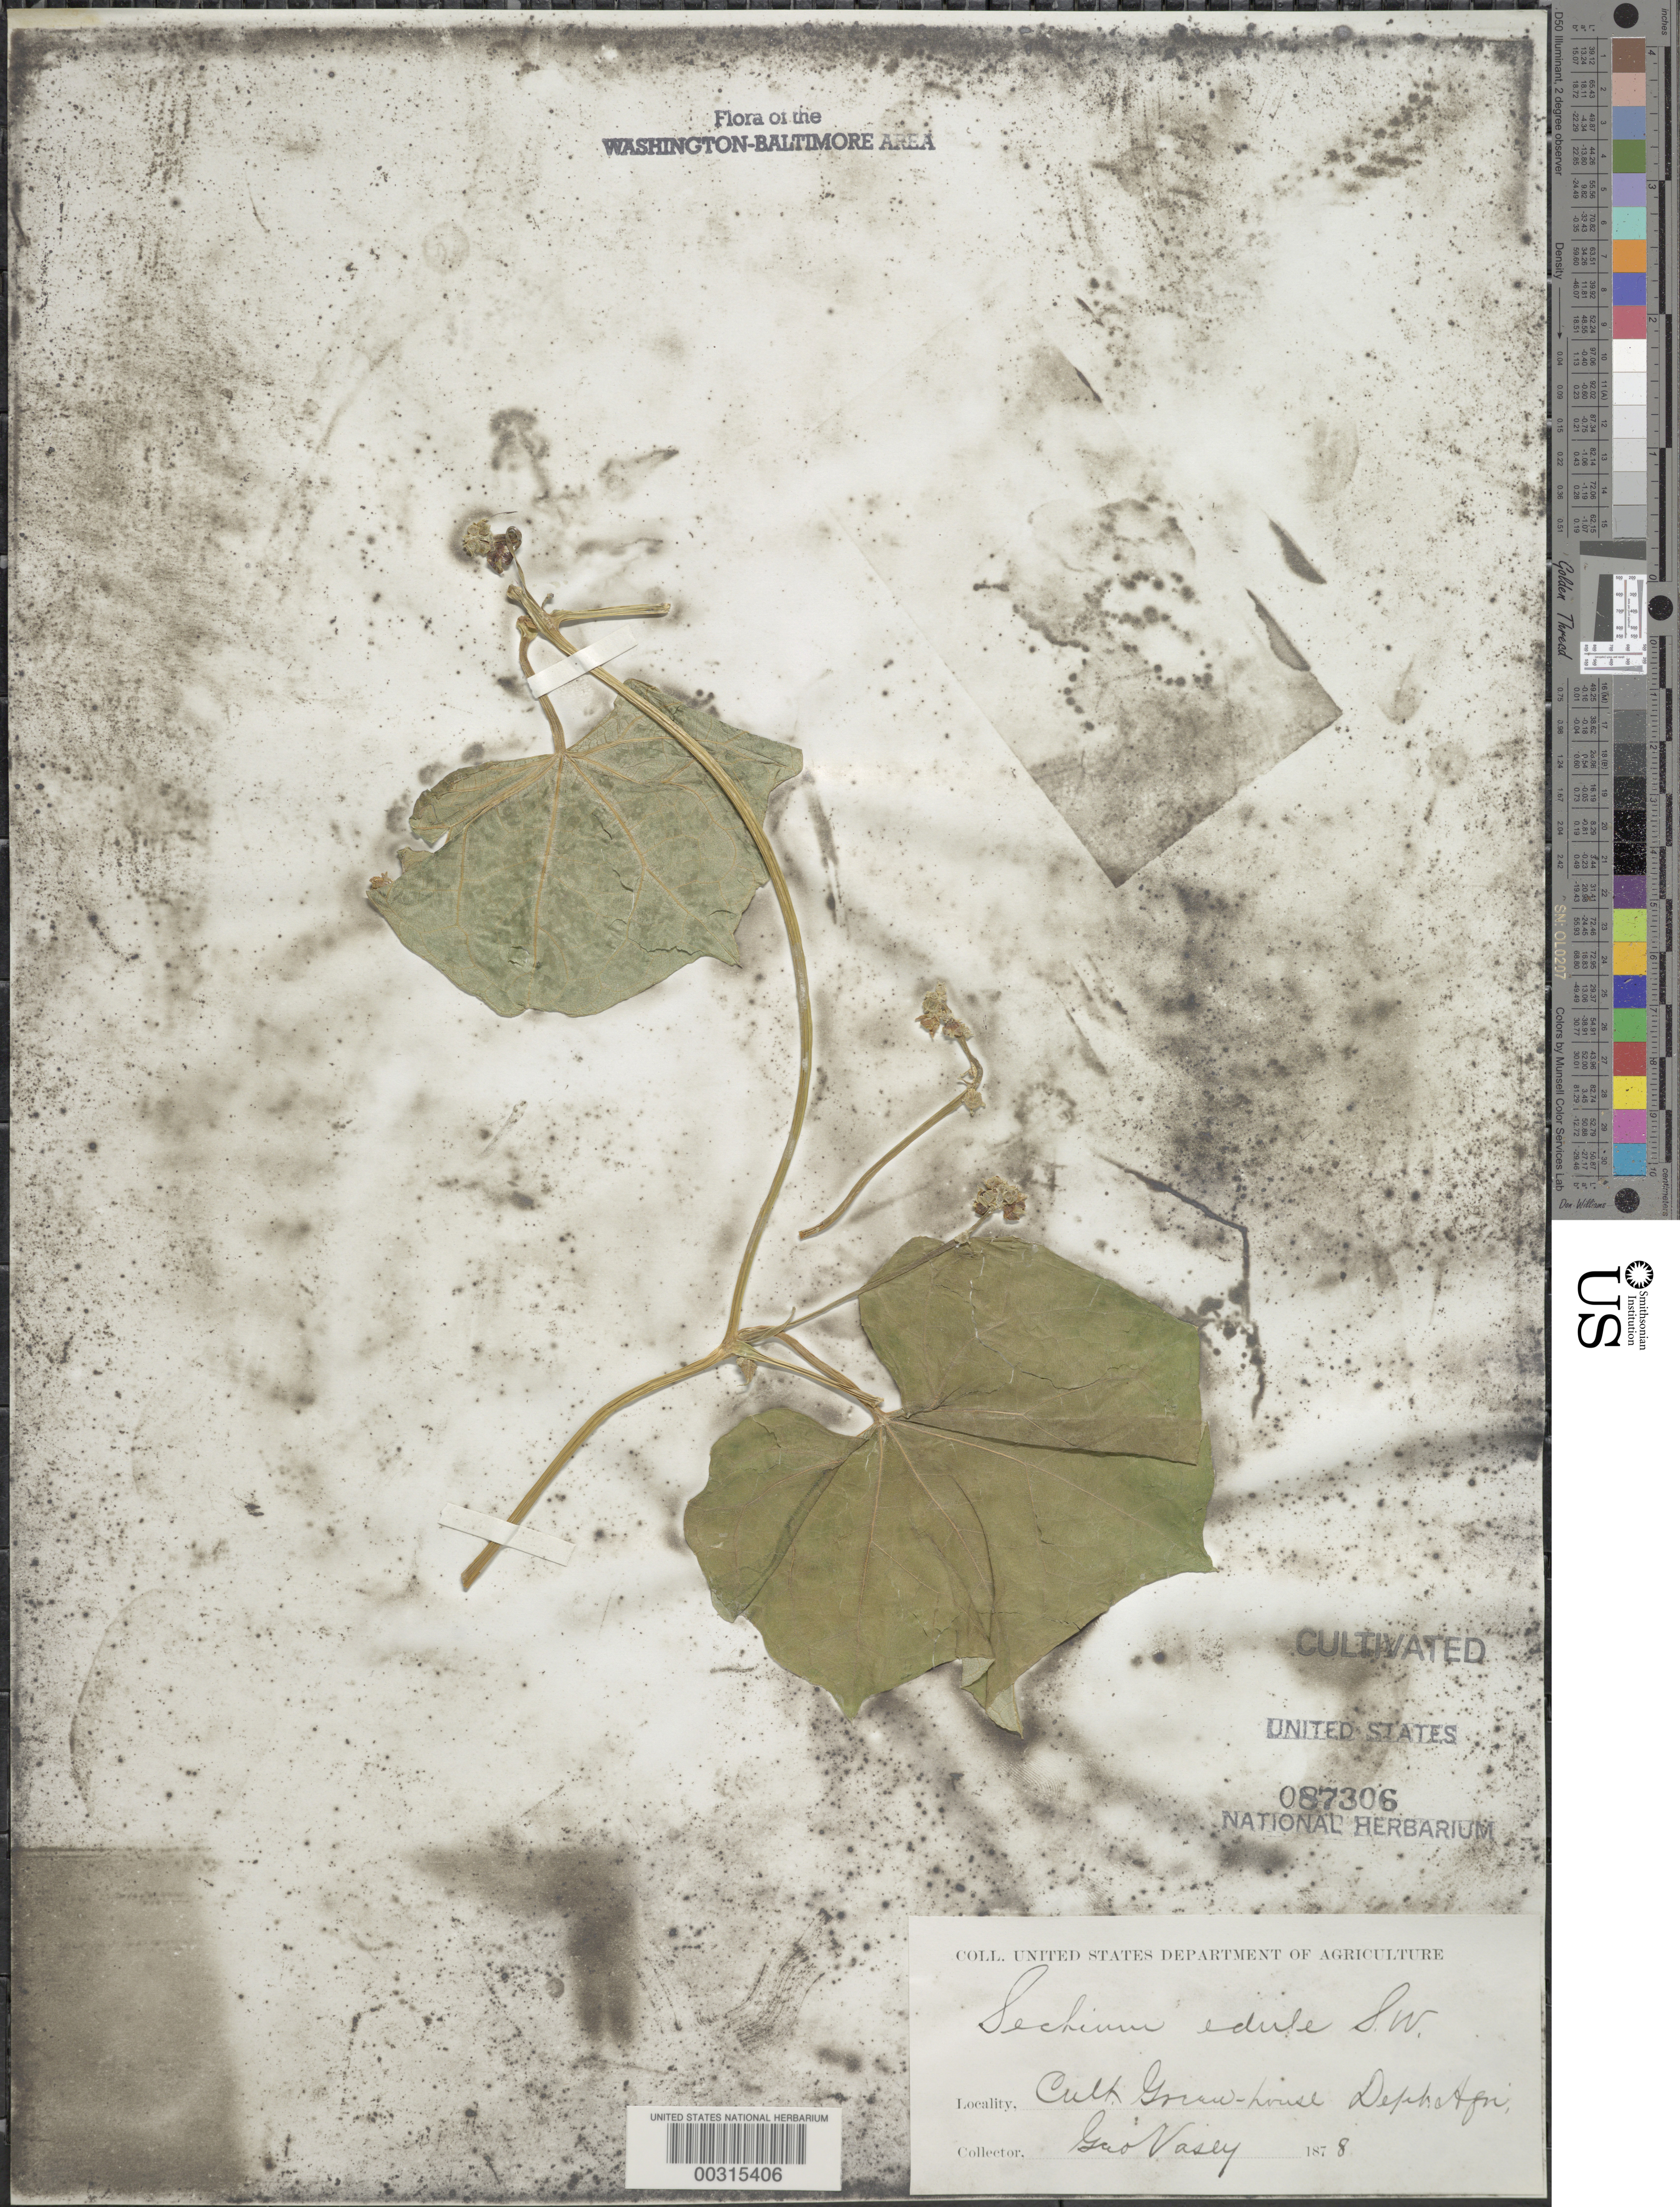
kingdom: Plantae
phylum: Tracheophyta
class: Magnoliopsida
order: Cucurbitales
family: Cucurbitaceae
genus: Sechium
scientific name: Sechium edule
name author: (Jacq.) Sw.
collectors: G. Vasey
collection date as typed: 1878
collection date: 1878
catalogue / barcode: US 87306